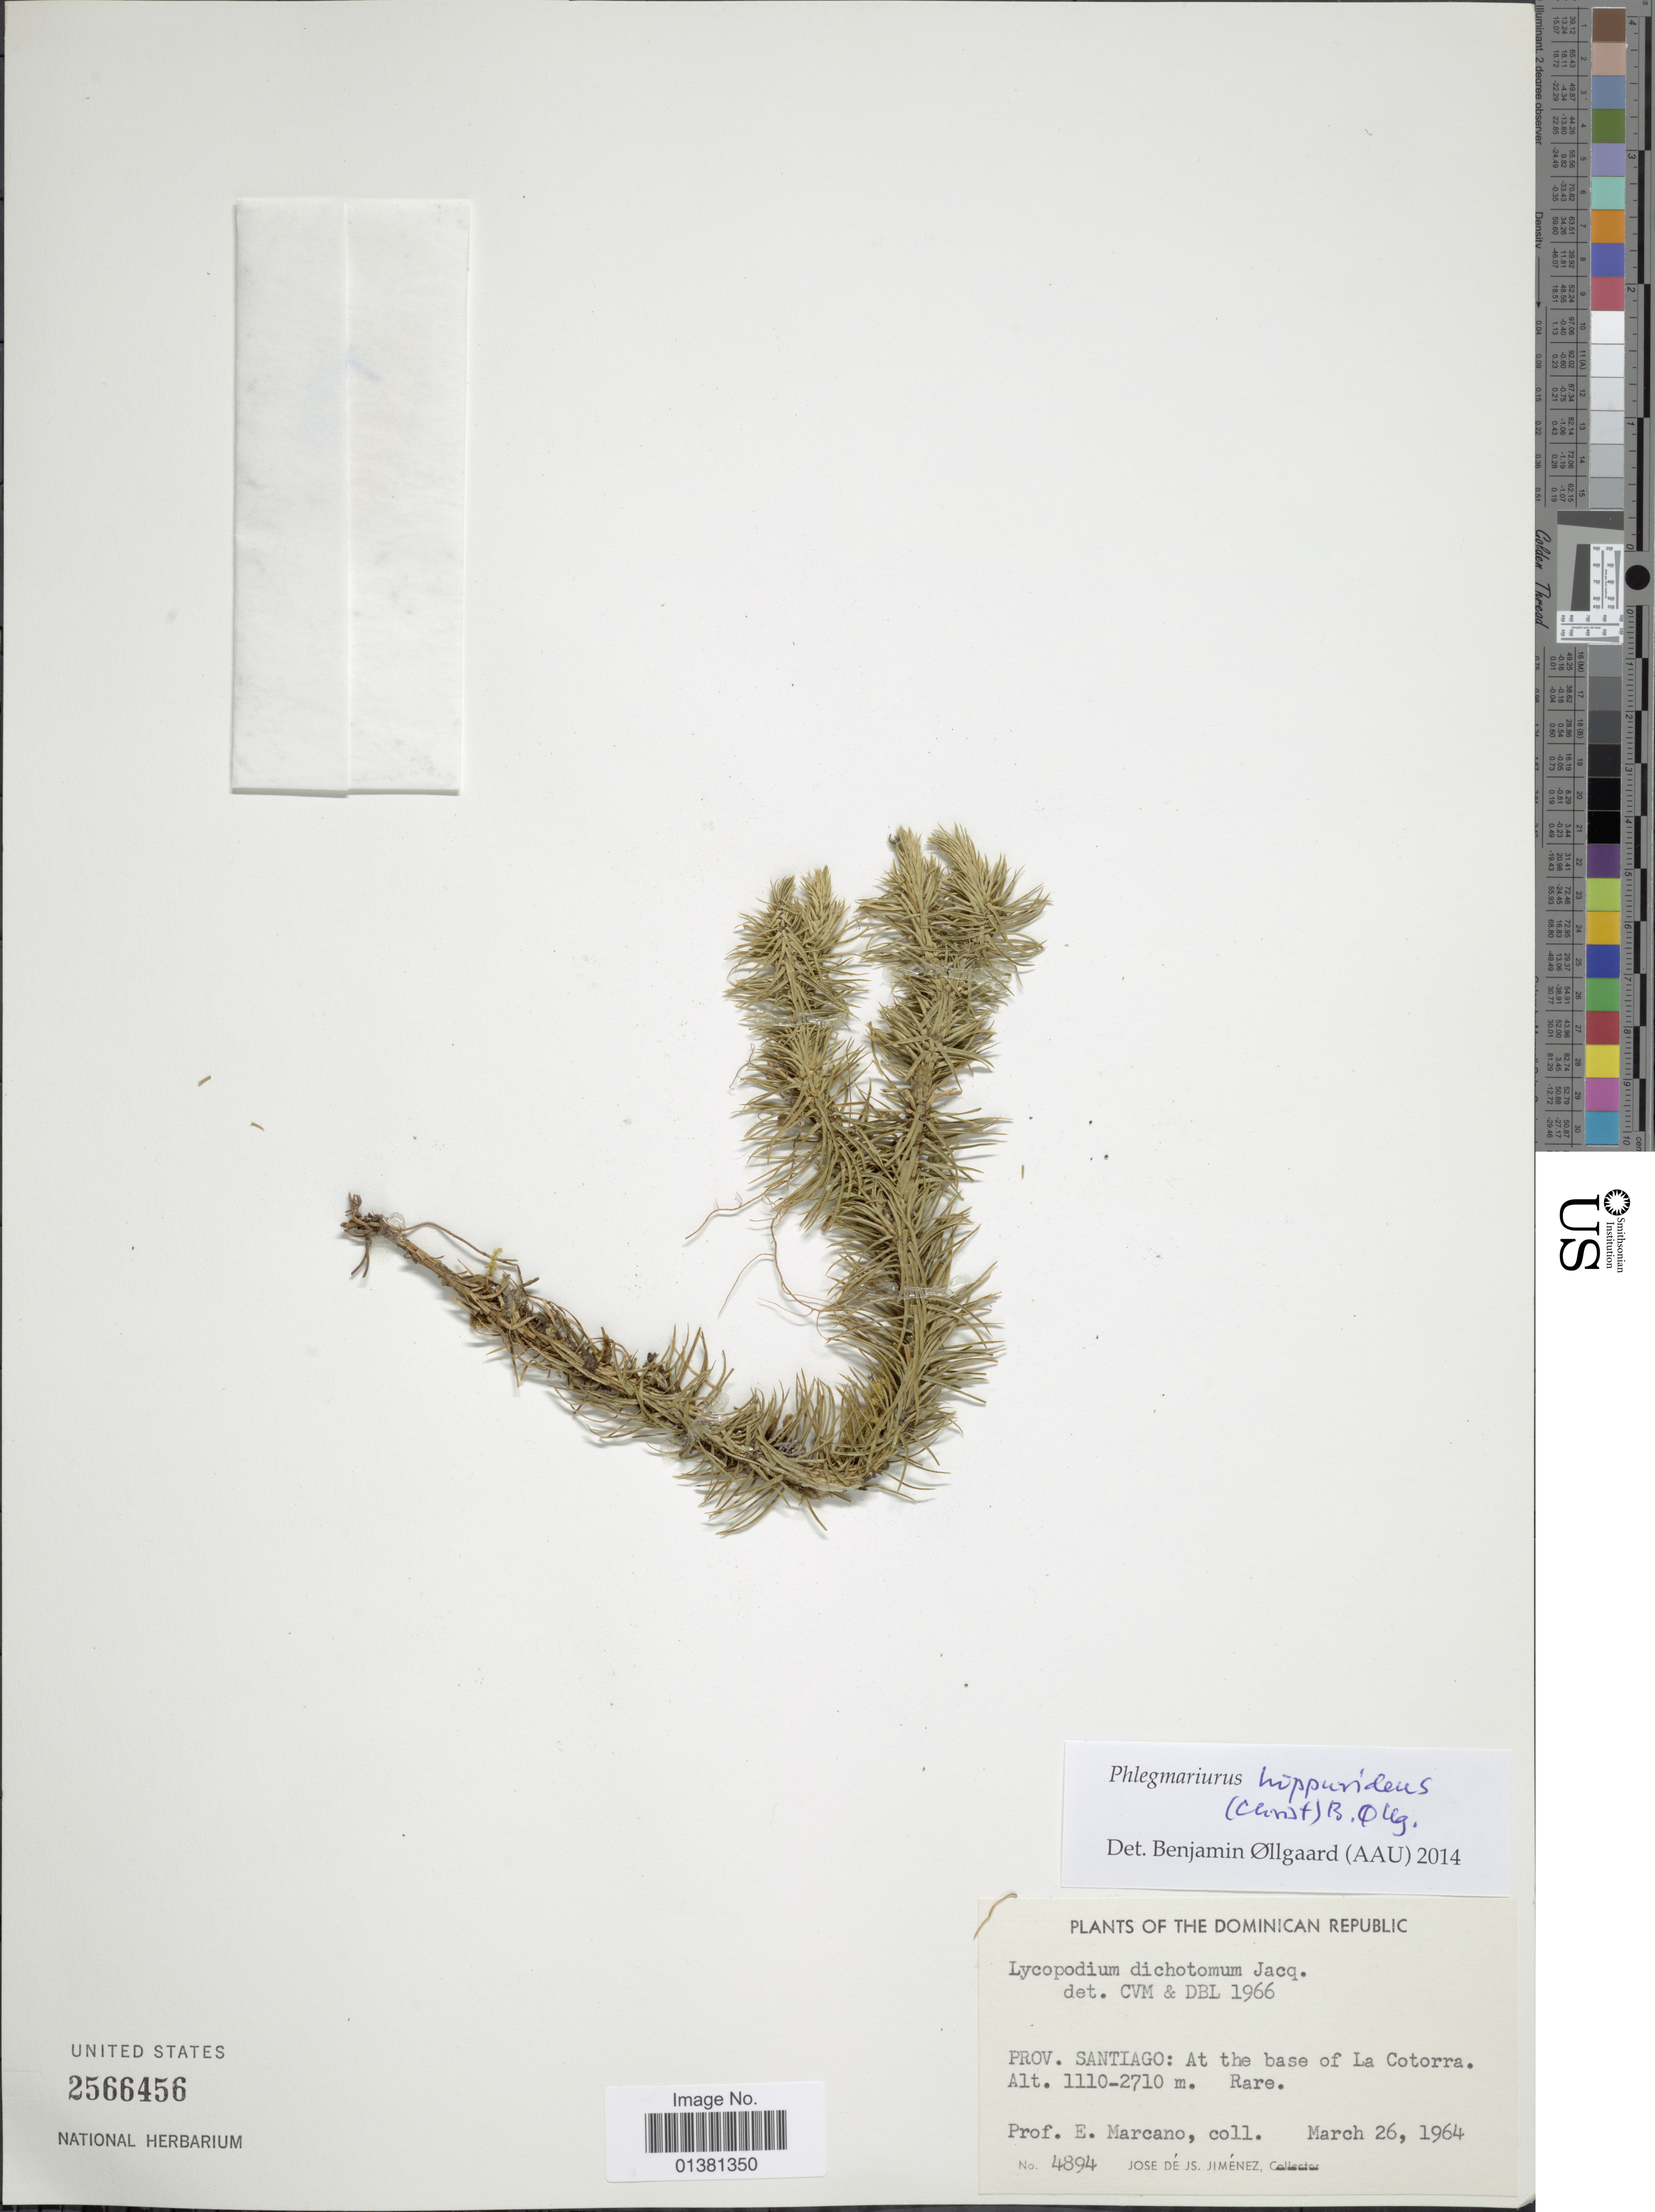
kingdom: Plantae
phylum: Tracheophyta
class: Lycopodiopsida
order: Lycopodiales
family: Lycopodiaceae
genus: Phlegmariurus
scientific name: Phlegmariurus hippurideus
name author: (Christ) B. Øllg.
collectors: E. Marcano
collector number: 4894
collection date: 1964-03-26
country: Dominican Republic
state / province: Santiago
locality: Prov. Santiago: At base of La Cotorra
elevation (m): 1110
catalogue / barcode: US 2566456